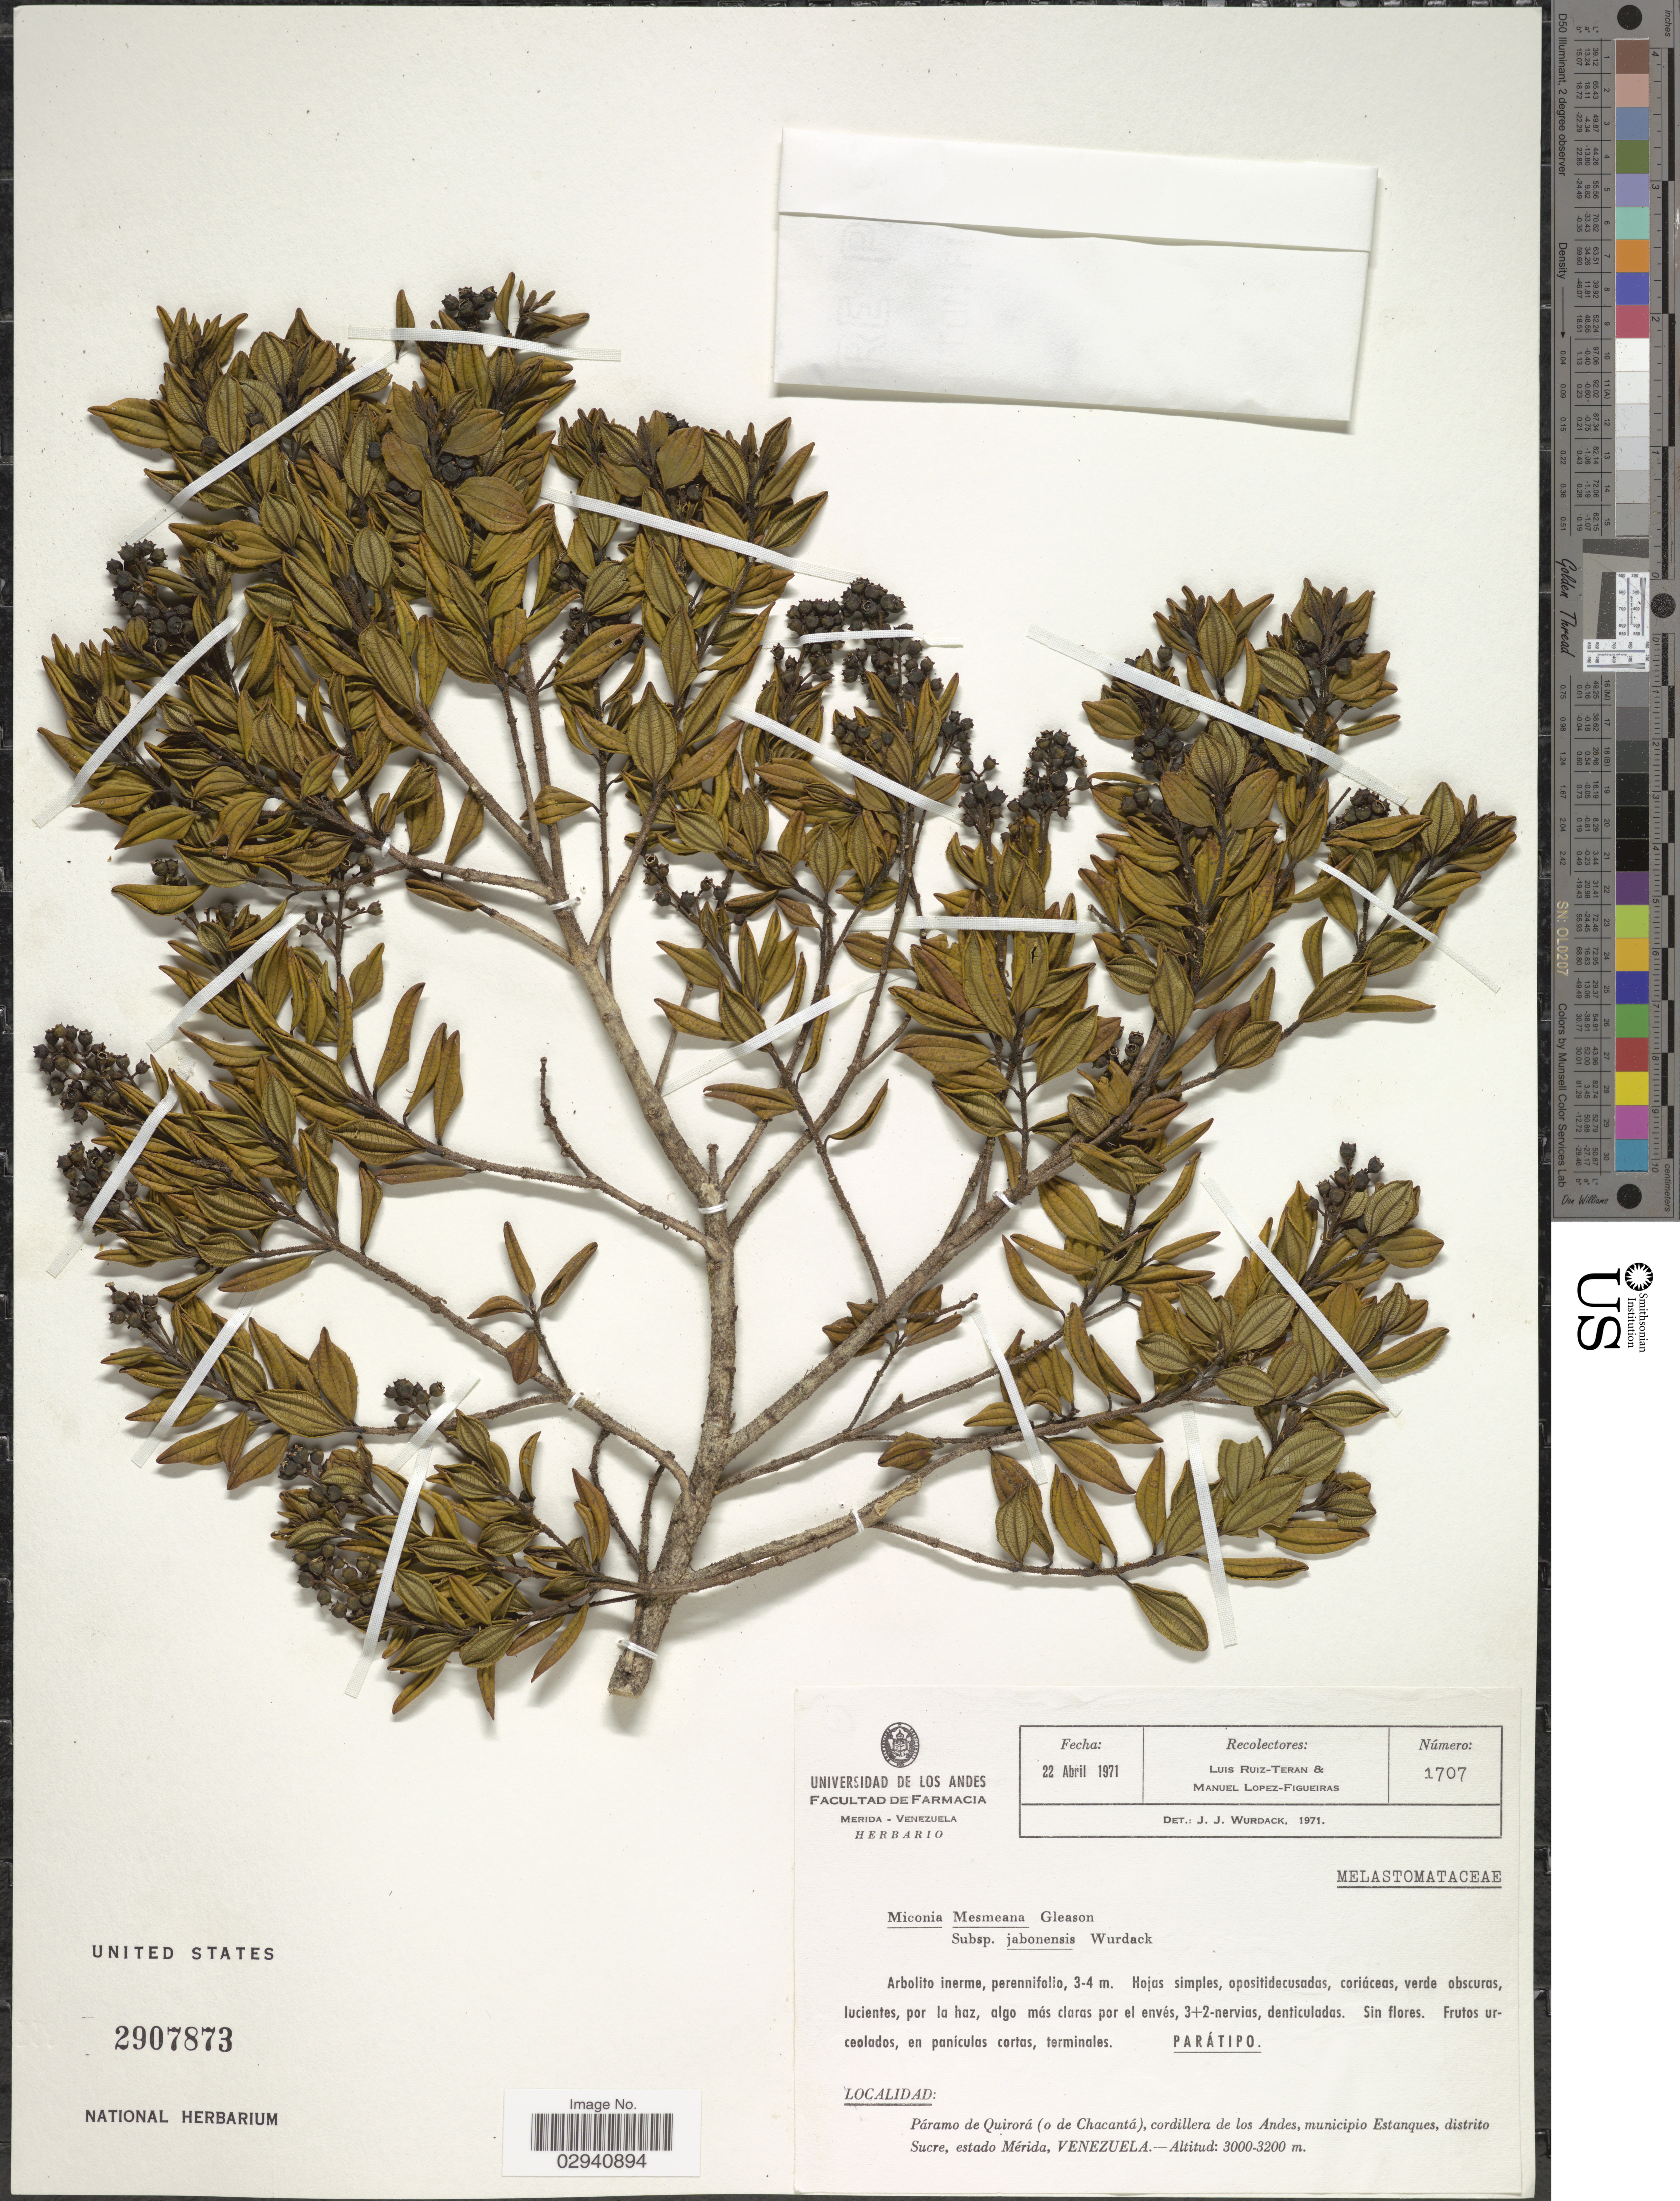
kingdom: Plantae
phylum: Tracheophyta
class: Magnoliopsida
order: Myrtales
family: Melastomataceae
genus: Miconia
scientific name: Miconia mesmeana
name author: Gleason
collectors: L. Teran & M. López Figueiras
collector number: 1707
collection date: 1971-04-22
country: Venezuela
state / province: Sucre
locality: Páramo de Quirorá (o de Chacantá), cordillera de los Andes, municipio Estanques, distrito Sucre, estado Mérida.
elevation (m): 3000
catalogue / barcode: US 2907873